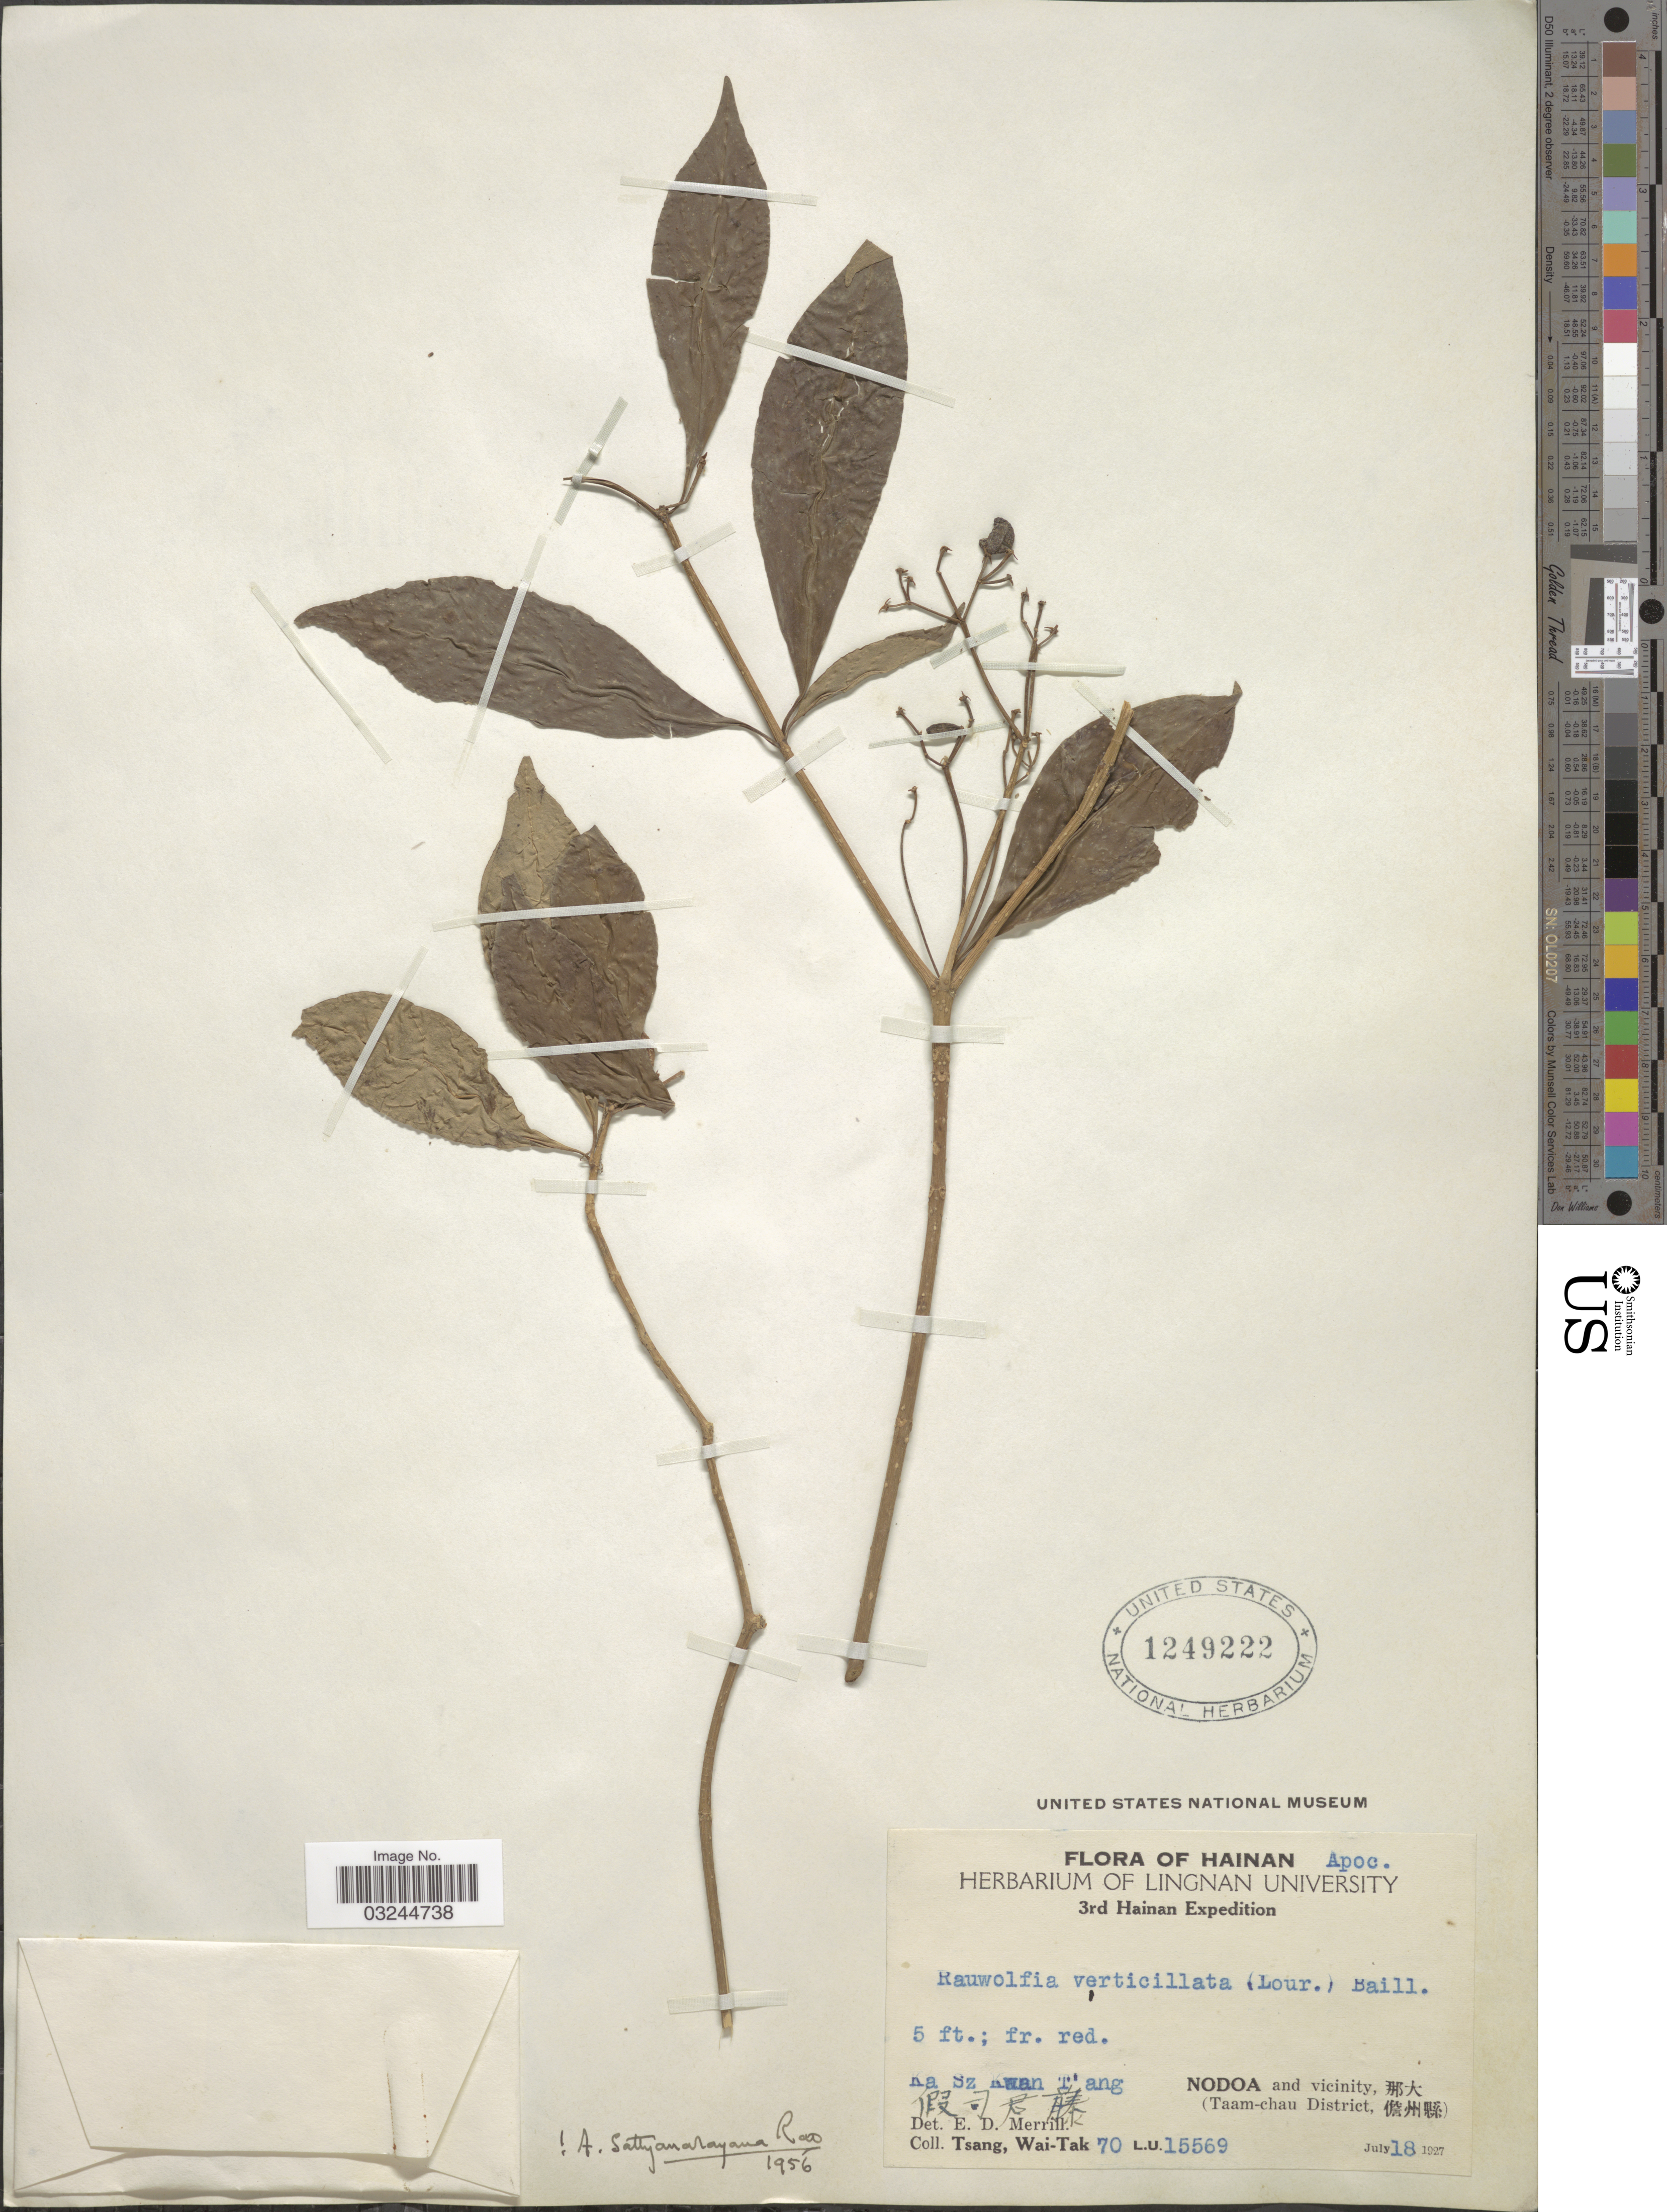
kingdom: Plantae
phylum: Tracheophyta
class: Magnoliopsida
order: Gentianales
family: Apocynaceae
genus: Rauvolfia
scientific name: Rauvolfia verticillata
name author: (Lour.) Baill.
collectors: W. T. Tsang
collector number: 70 L.U. 15569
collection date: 1927-07-18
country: China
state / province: Hainan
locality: KazaKwan T'ang. Nodoa and vicinity, (Taam-chau District.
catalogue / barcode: US 1249222